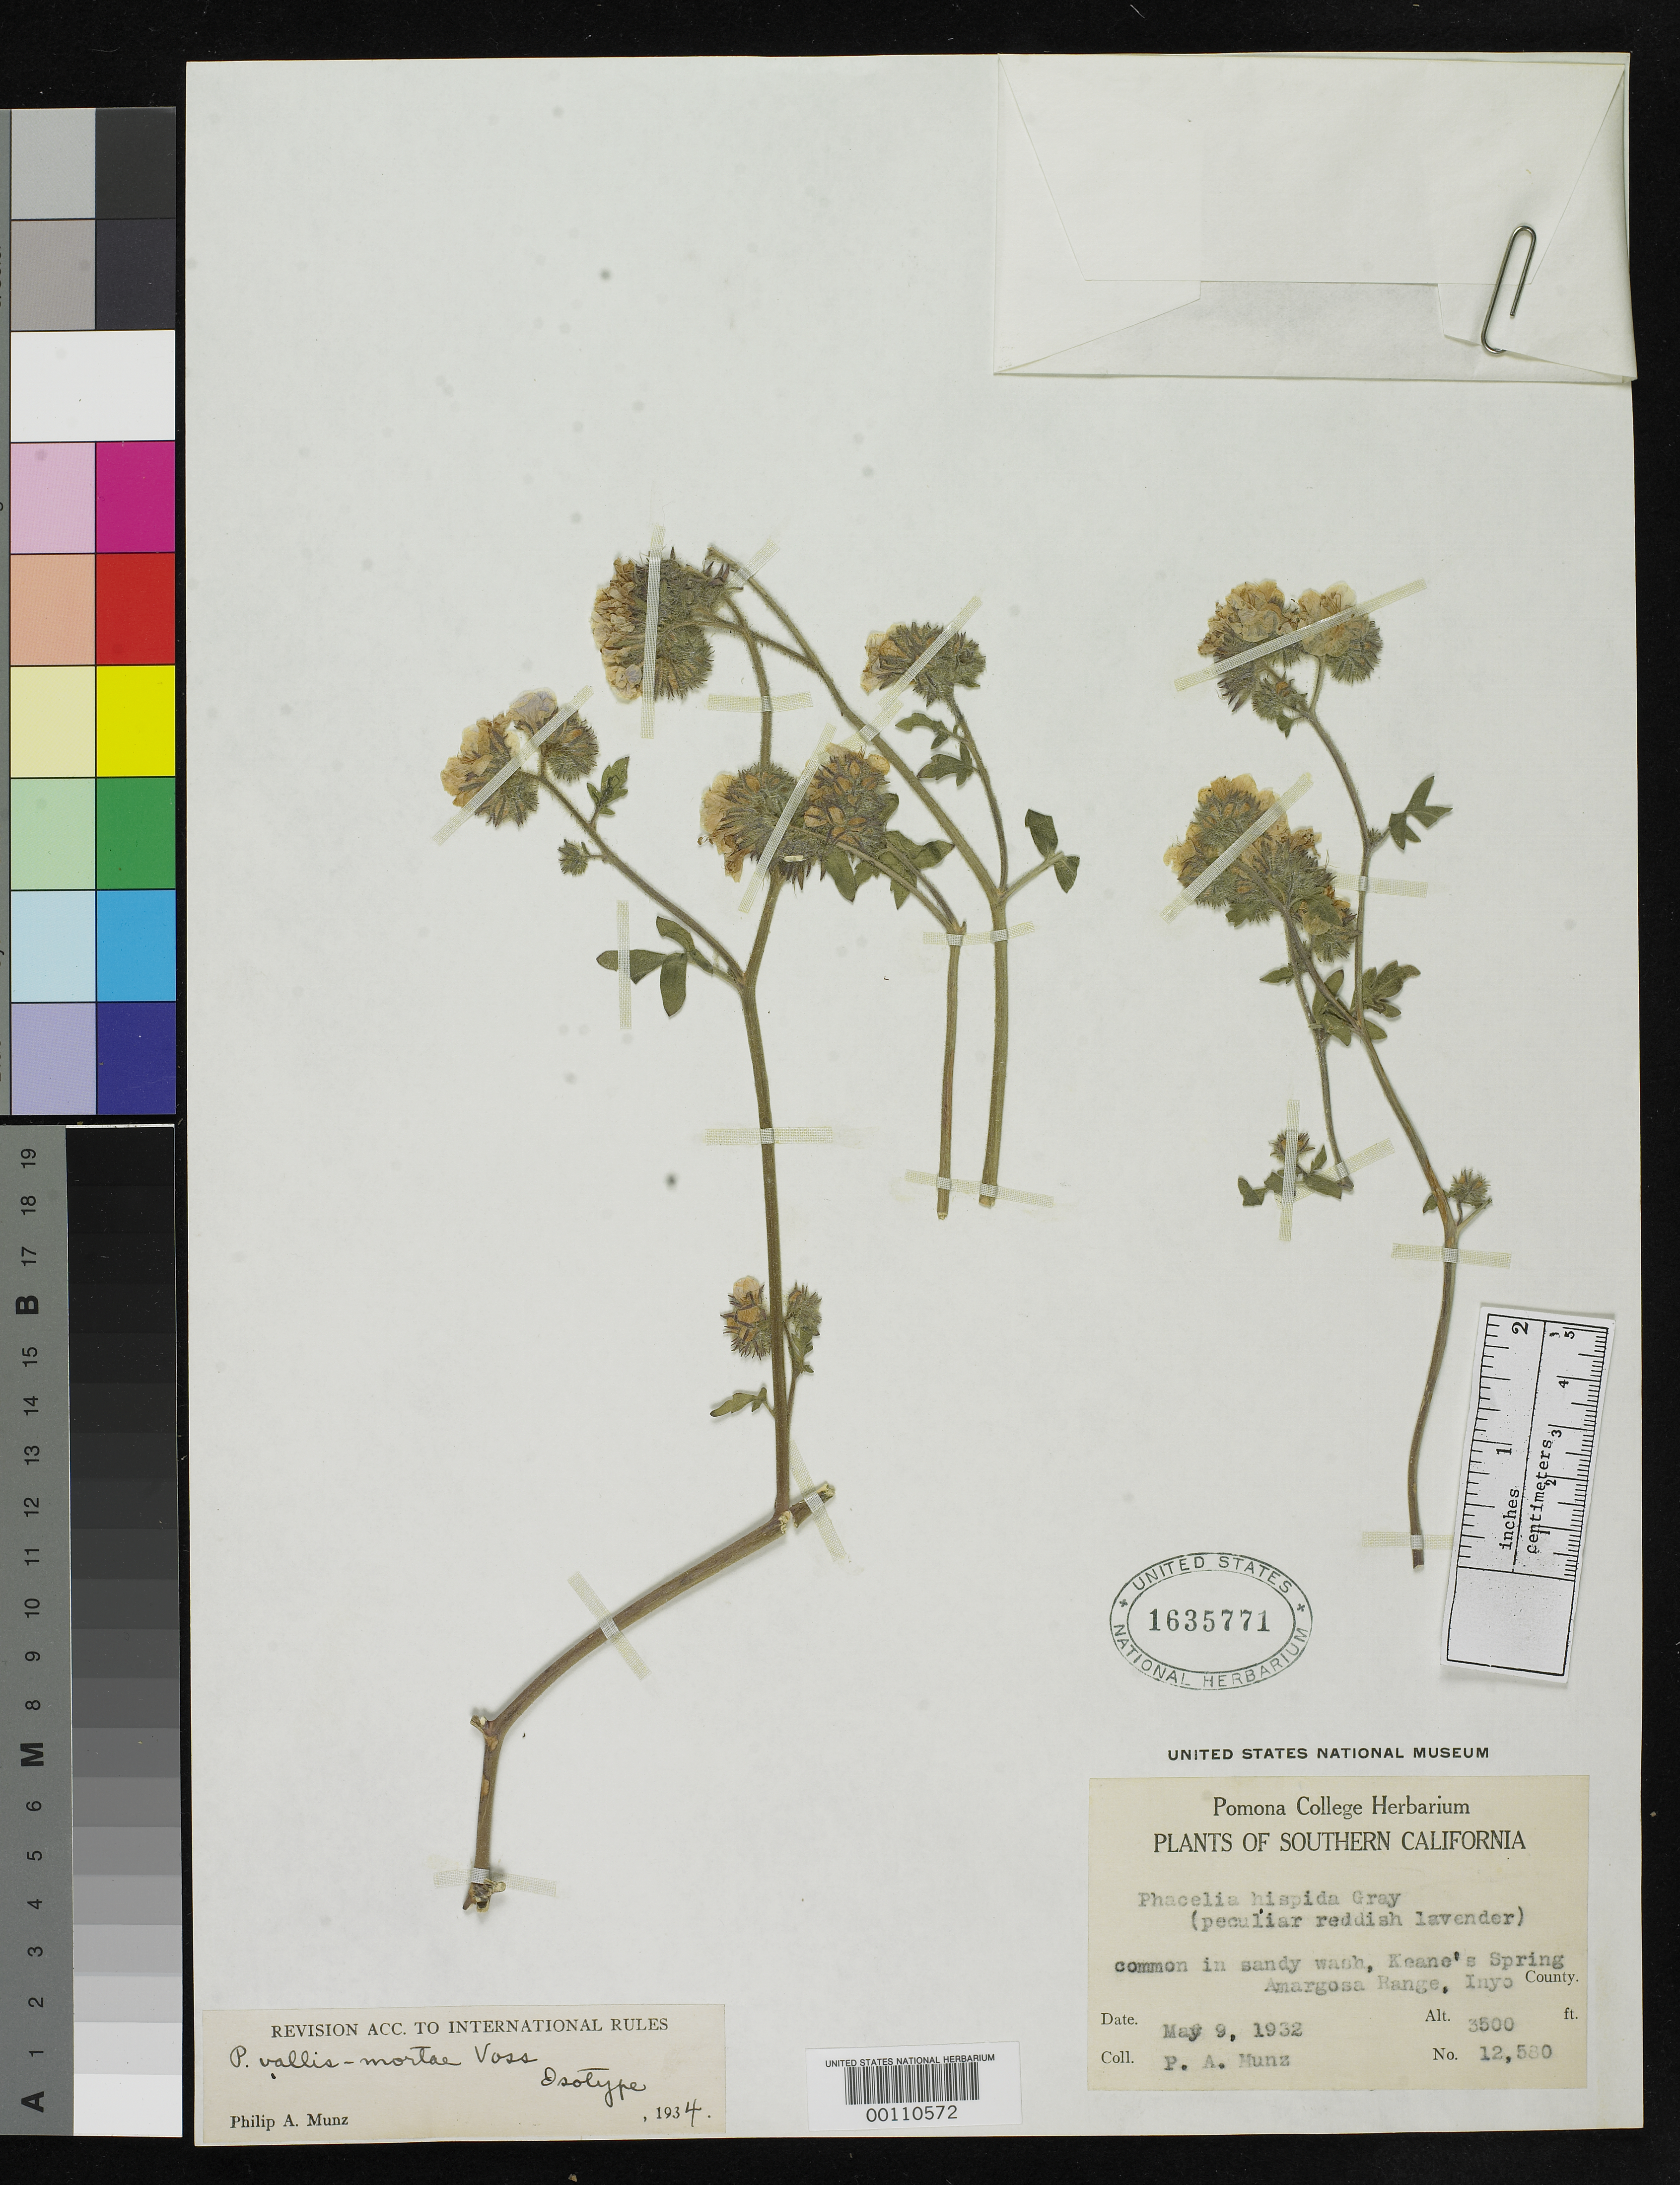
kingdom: Plantae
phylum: Tracheophyta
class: Magnoliopsida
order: Boraginales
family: Hydrophyllaceae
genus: Phacelia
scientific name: Phacelia vallis-mortae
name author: J.W. Voss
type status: Isotype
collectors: P. A. Munz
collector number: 12580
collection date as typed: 09 May 1932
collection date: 1932-05-09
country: United States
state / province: California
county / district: Inyo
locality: Keane's Spring, Amargosa Range; alt. 3500 ft.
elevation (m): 1067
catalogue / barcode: US 1635771